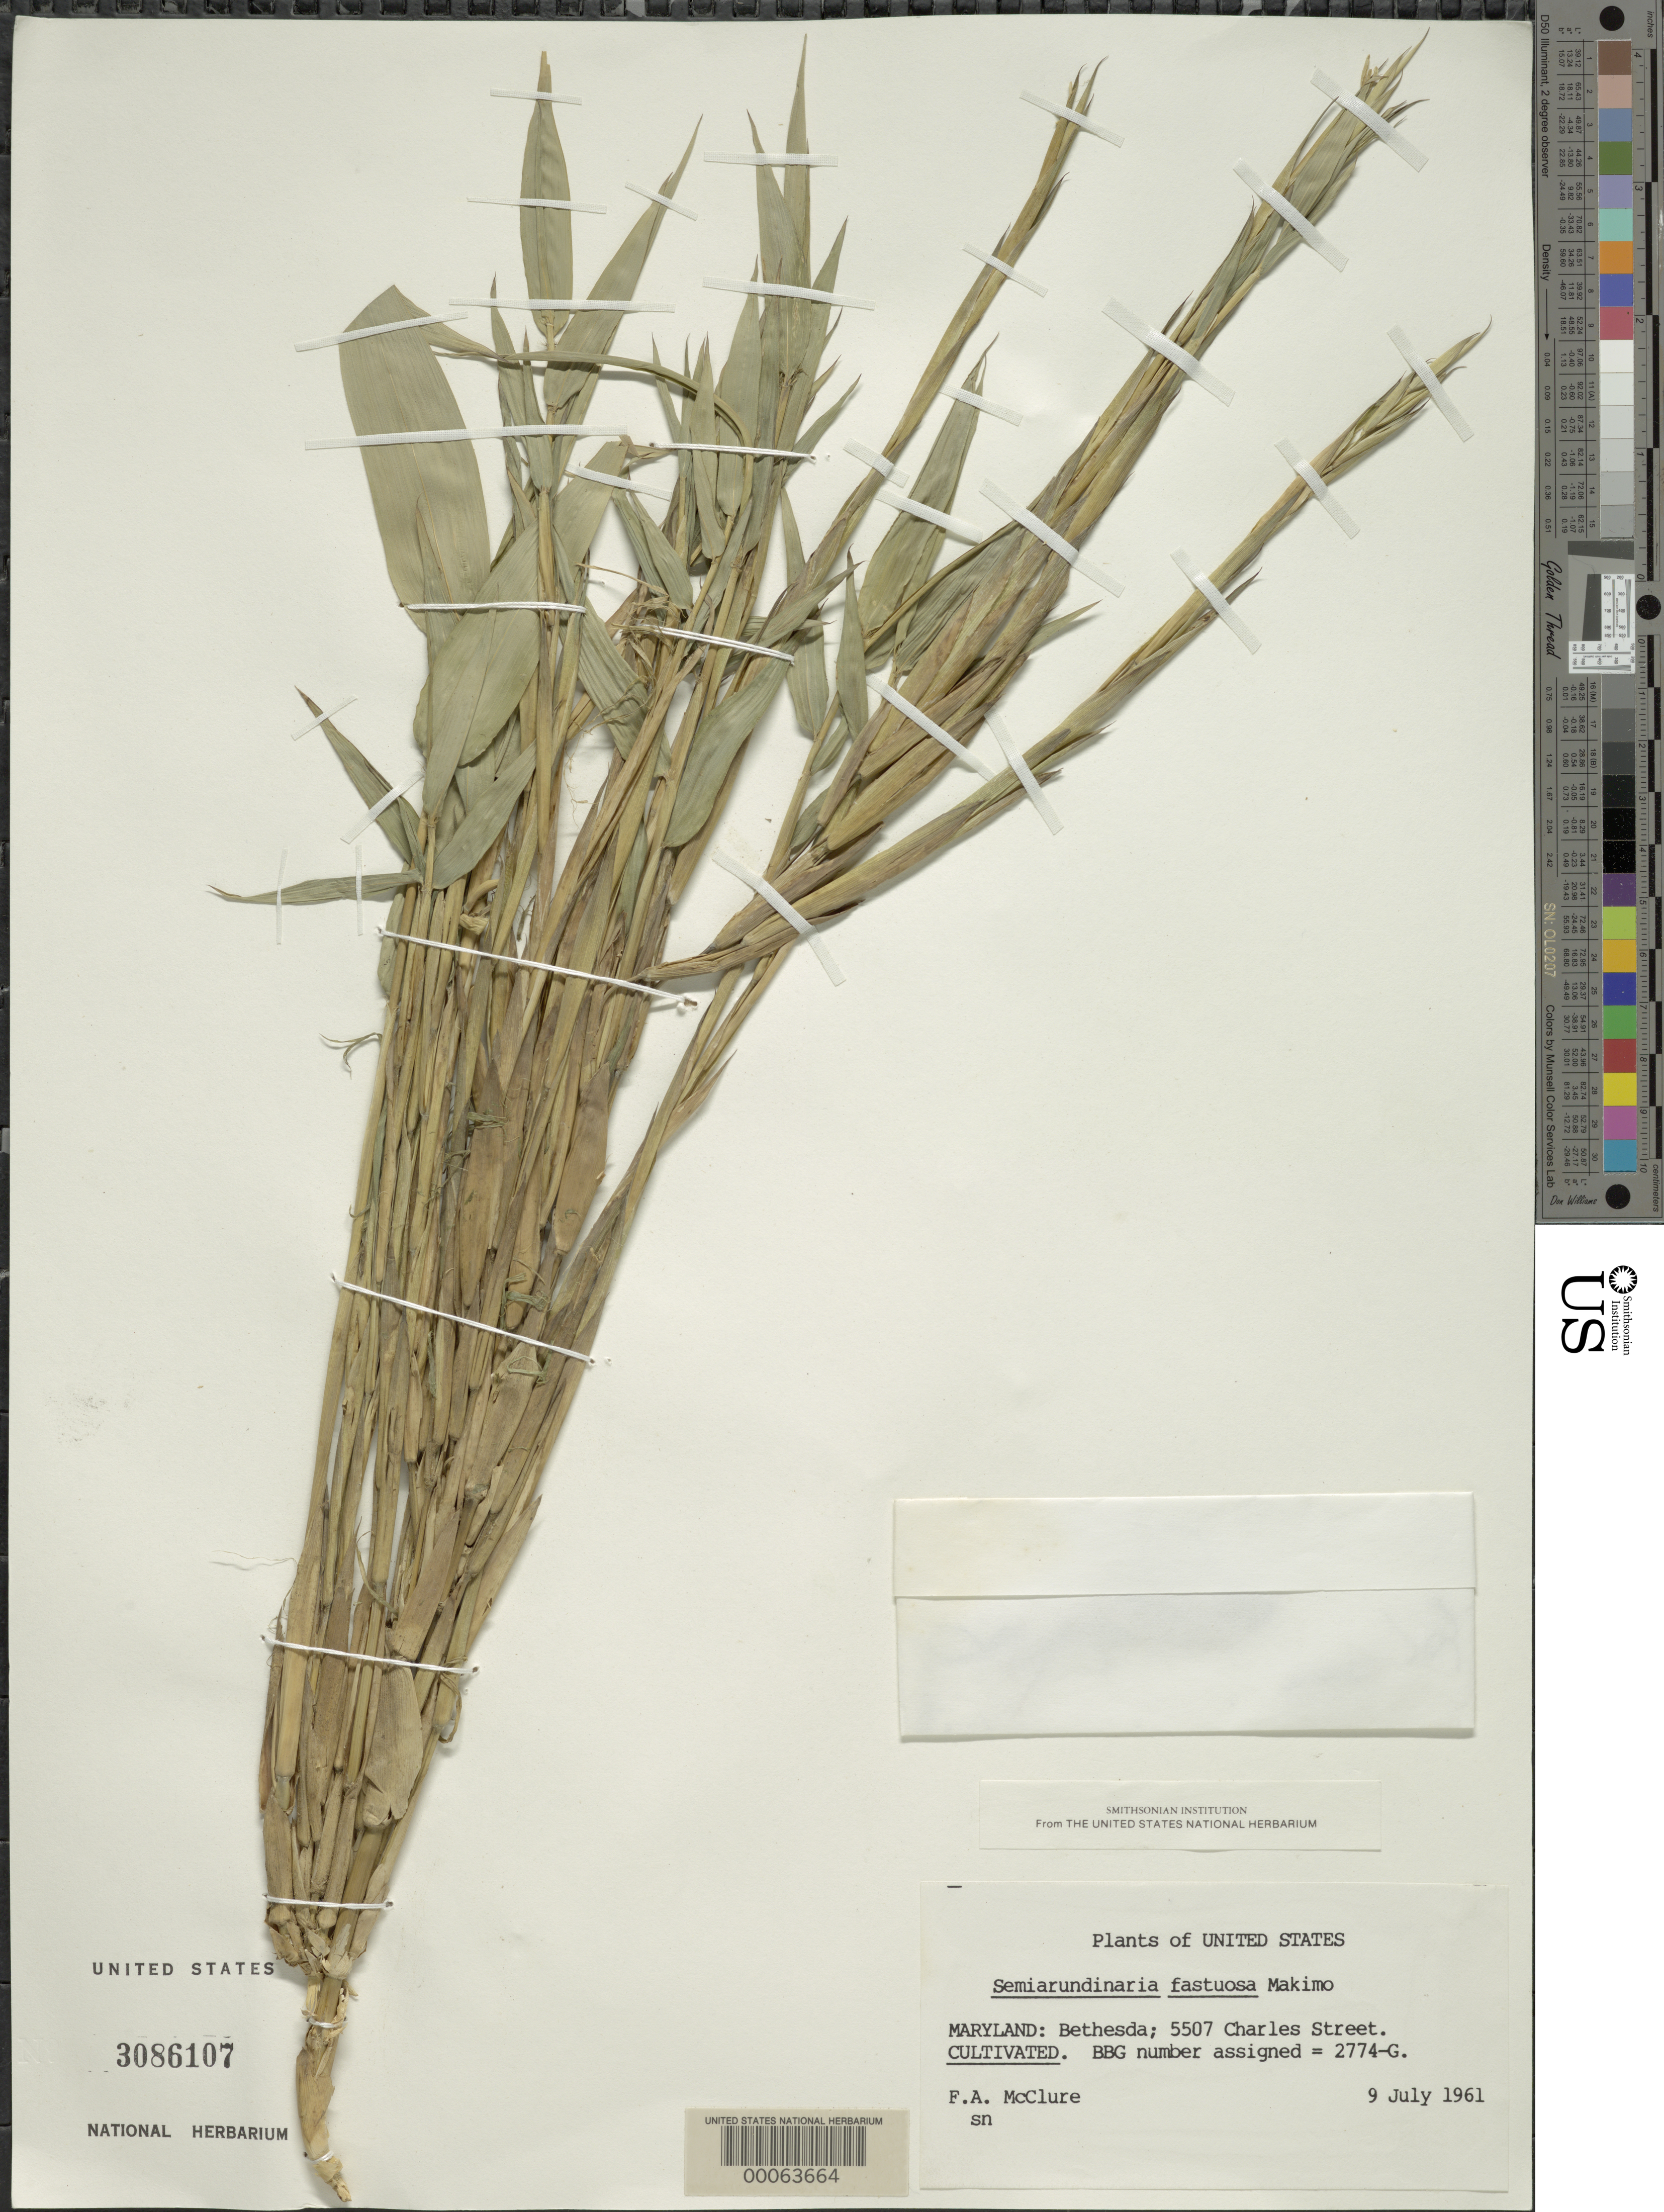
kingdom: Plantae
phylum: Tracheophyta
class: Liliopsida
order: Poales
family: Poaceae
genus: Semiarundinaria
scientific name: Semiarundinaria fastuosa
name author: Makino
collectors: F. A. McClure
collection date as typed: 09 Jul 1961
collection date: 1961-07-09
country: United States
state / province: Maryland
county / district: Montgomery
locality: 5507 Charles Street, Bethesda (McClure's garden)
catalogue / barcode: US 3086107